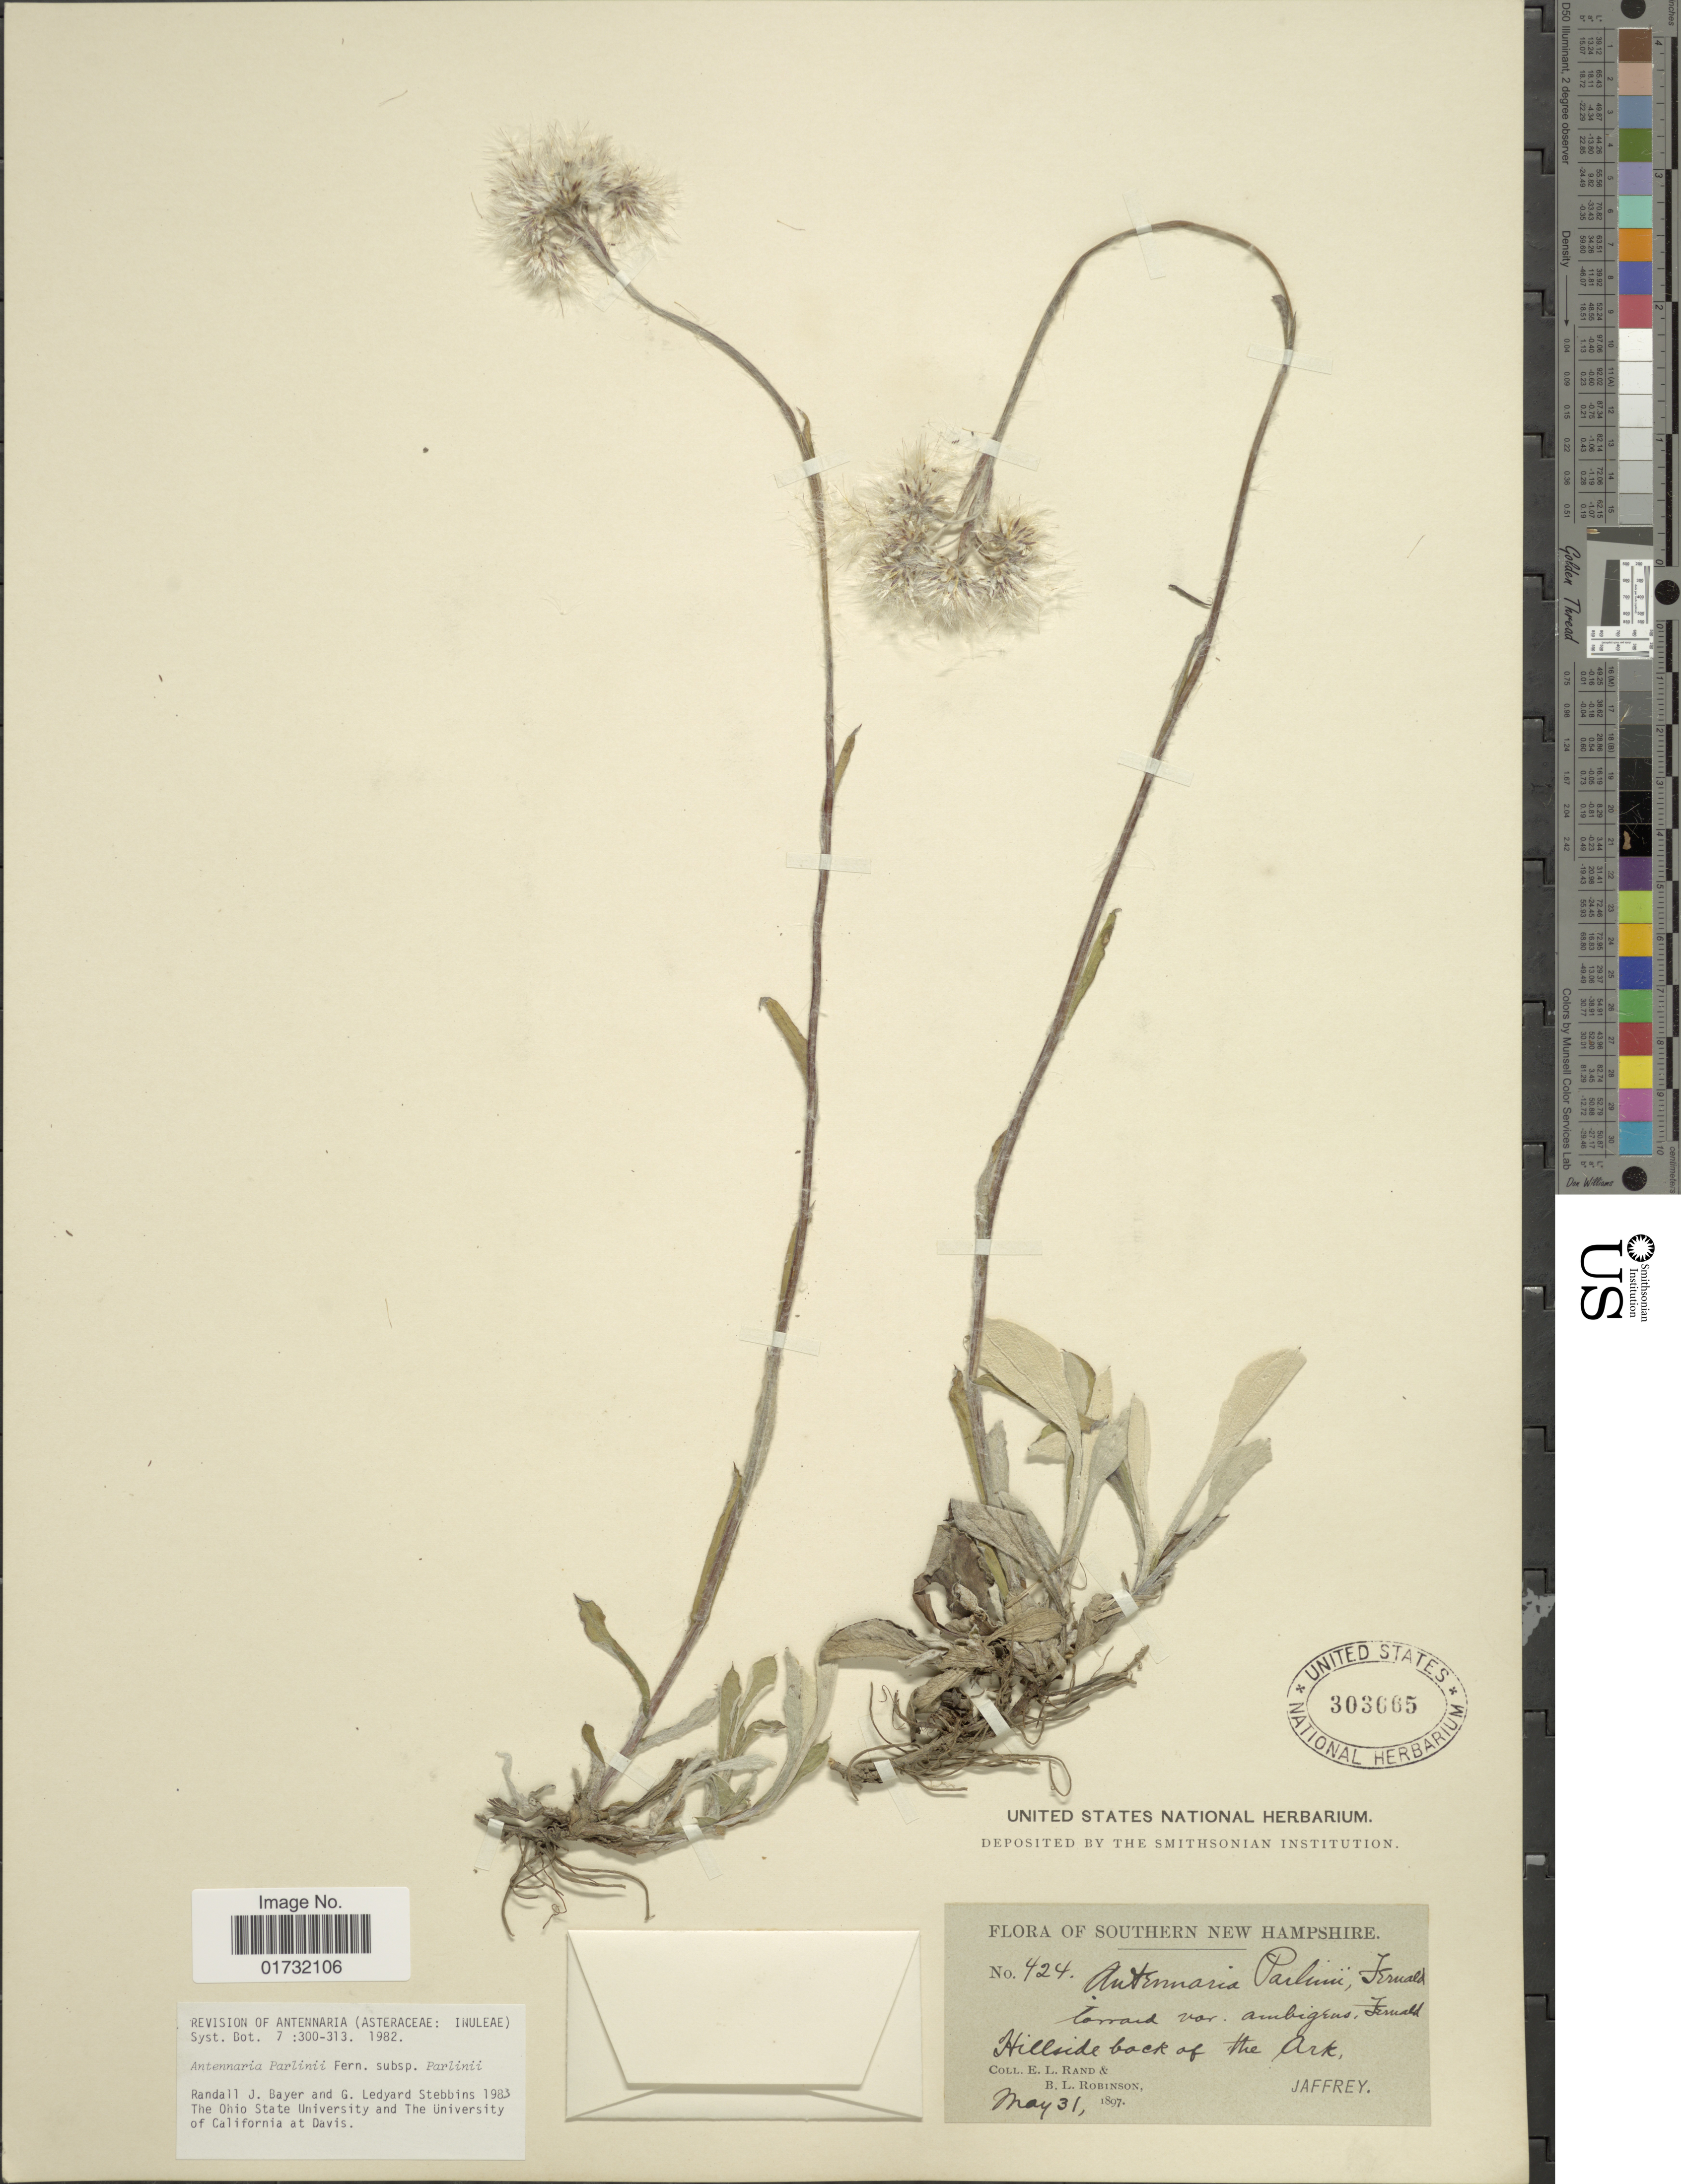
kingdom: Plantae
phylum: Tracheophyta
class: Magnoliopsida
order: Asterales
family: Asteraceae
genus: Antennaria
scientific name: Antennaria parlinii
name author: Fernald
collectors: E. Rand & B. L. Robinson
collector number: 424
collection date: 1897-05-31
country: United States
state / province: New Hampshire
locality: Southern New Hampshire. Hillside back of the Ark, Jaffrey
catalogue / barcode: US 303665